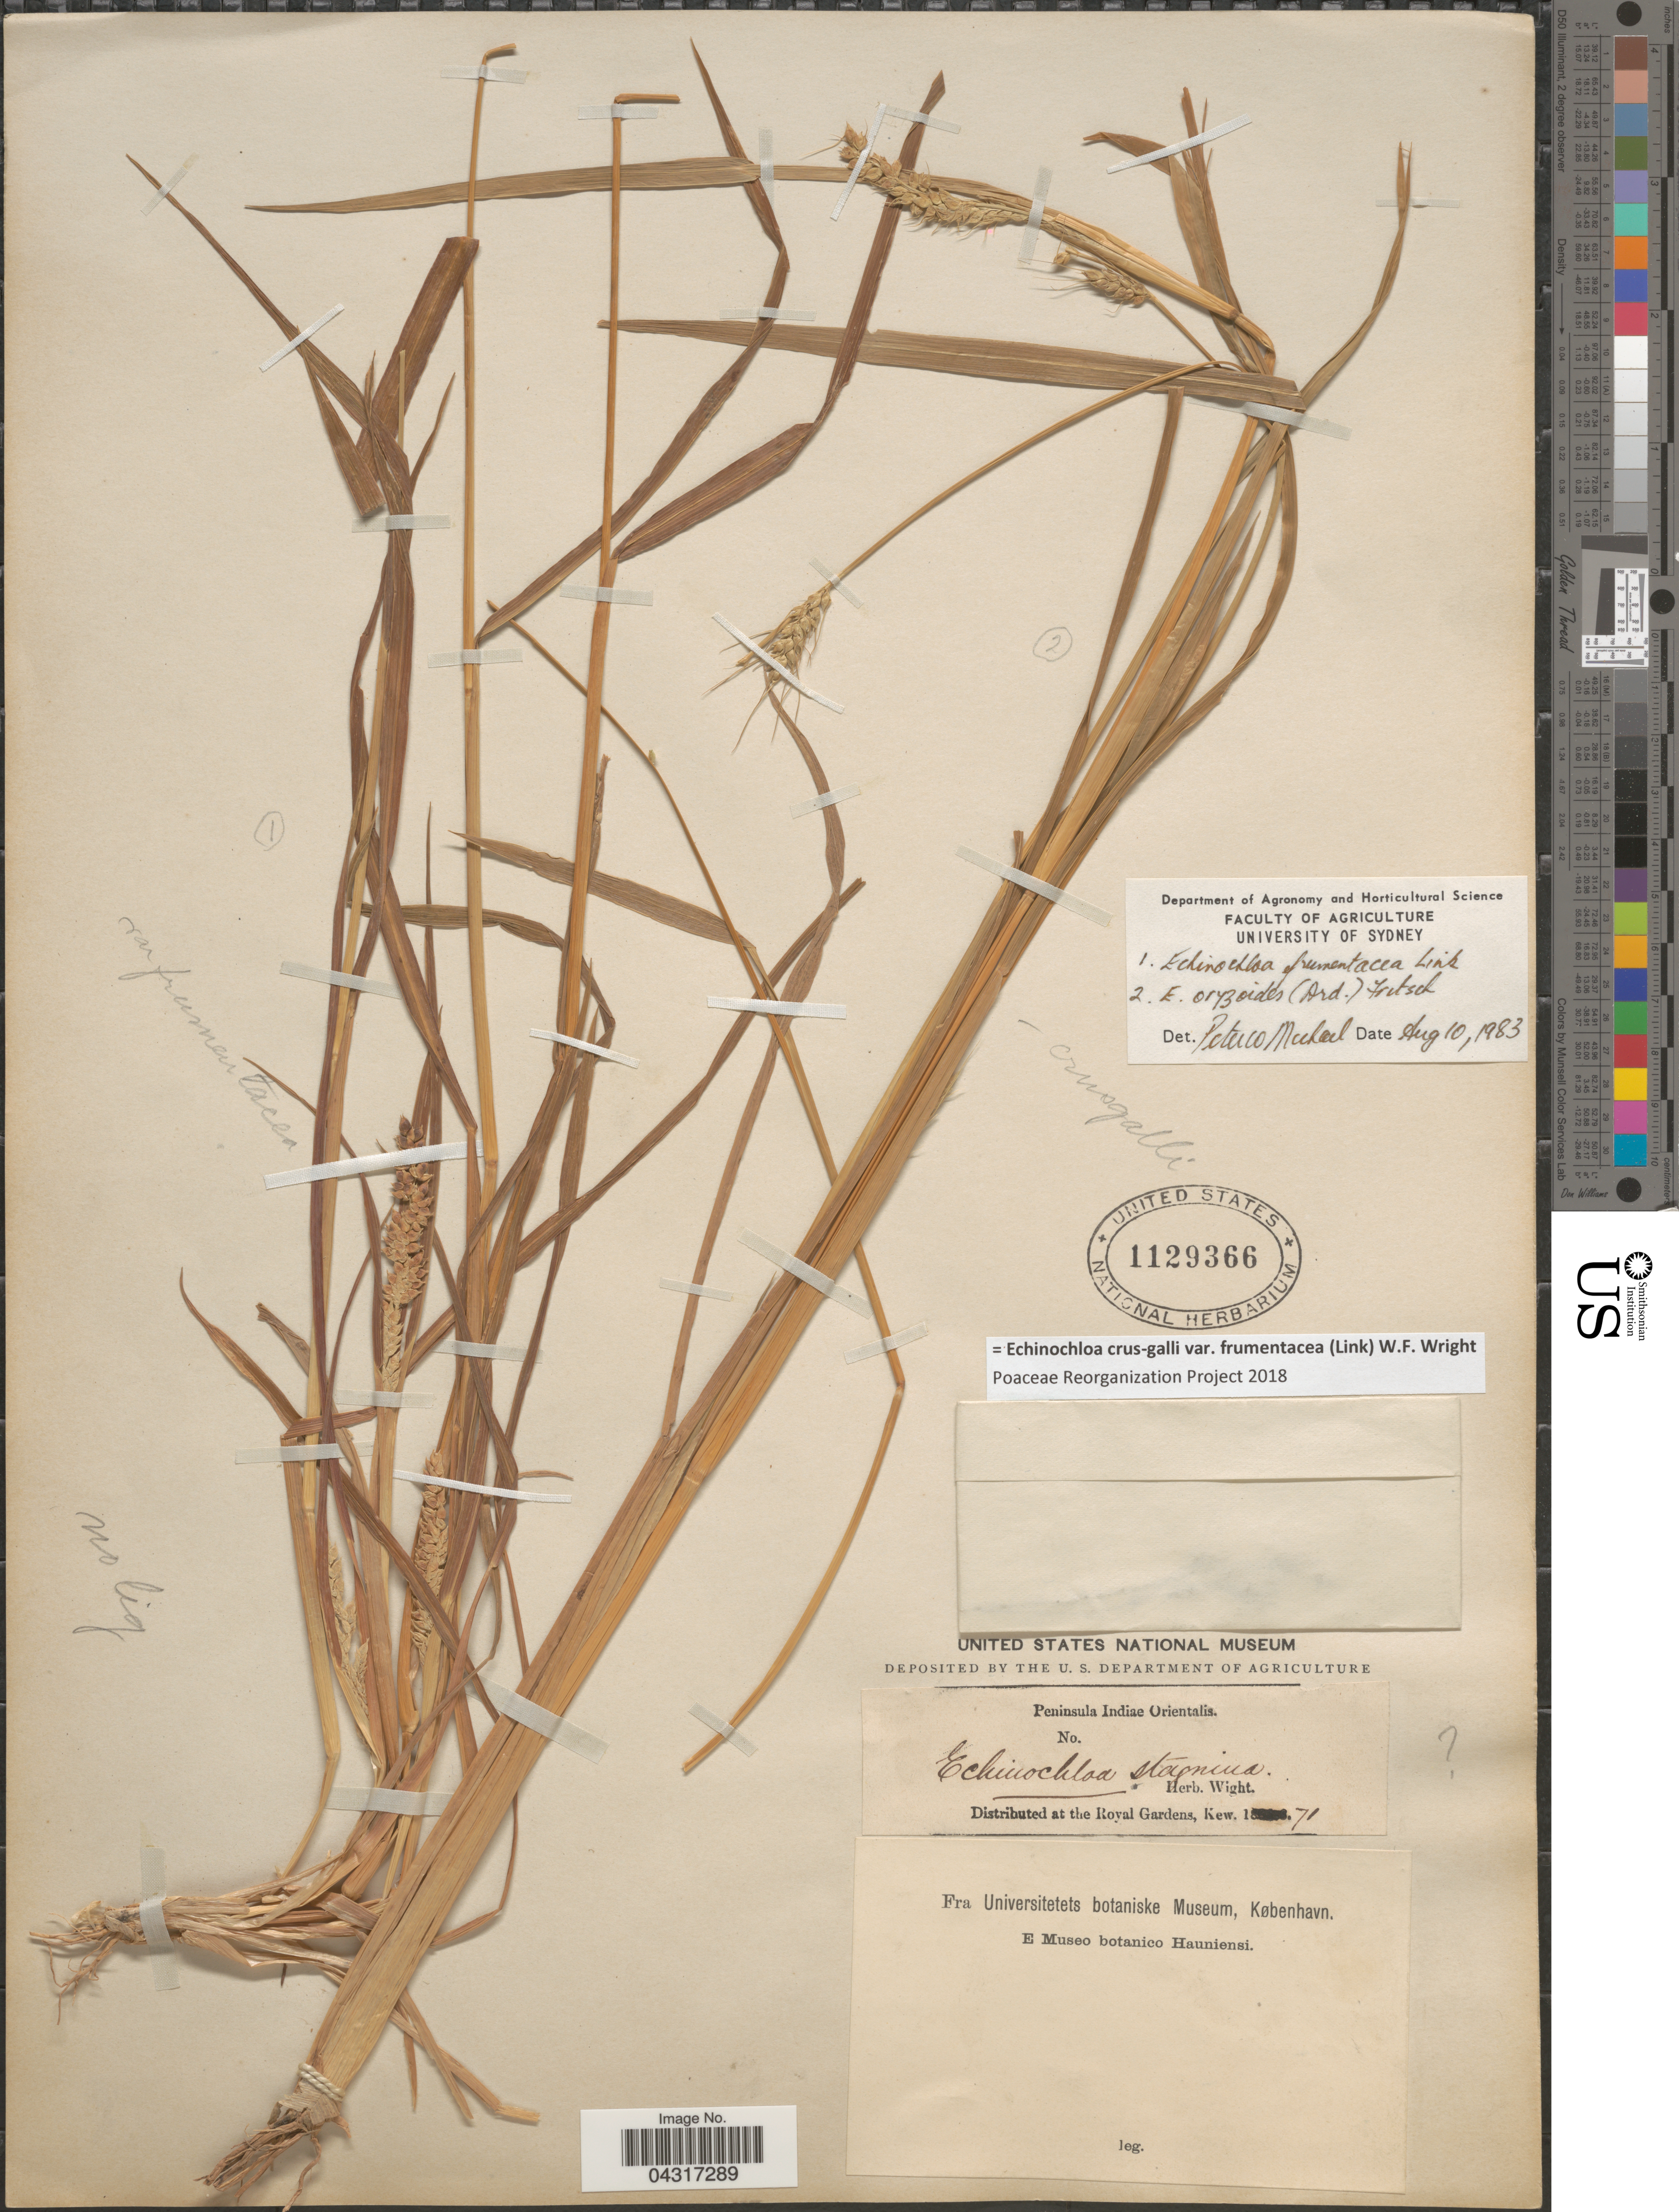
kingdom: Plantae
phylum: Tracheophyta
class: Liliopsida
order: Poales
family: Poaceae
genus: Echinochloa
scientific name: Echinochloa crus-galli var. frumentacea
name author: (Link) W. Wight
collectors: ex Herb. Wight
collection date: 1871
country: India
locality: Peninsula Indiae Orientalis.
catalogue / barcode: US 1129366